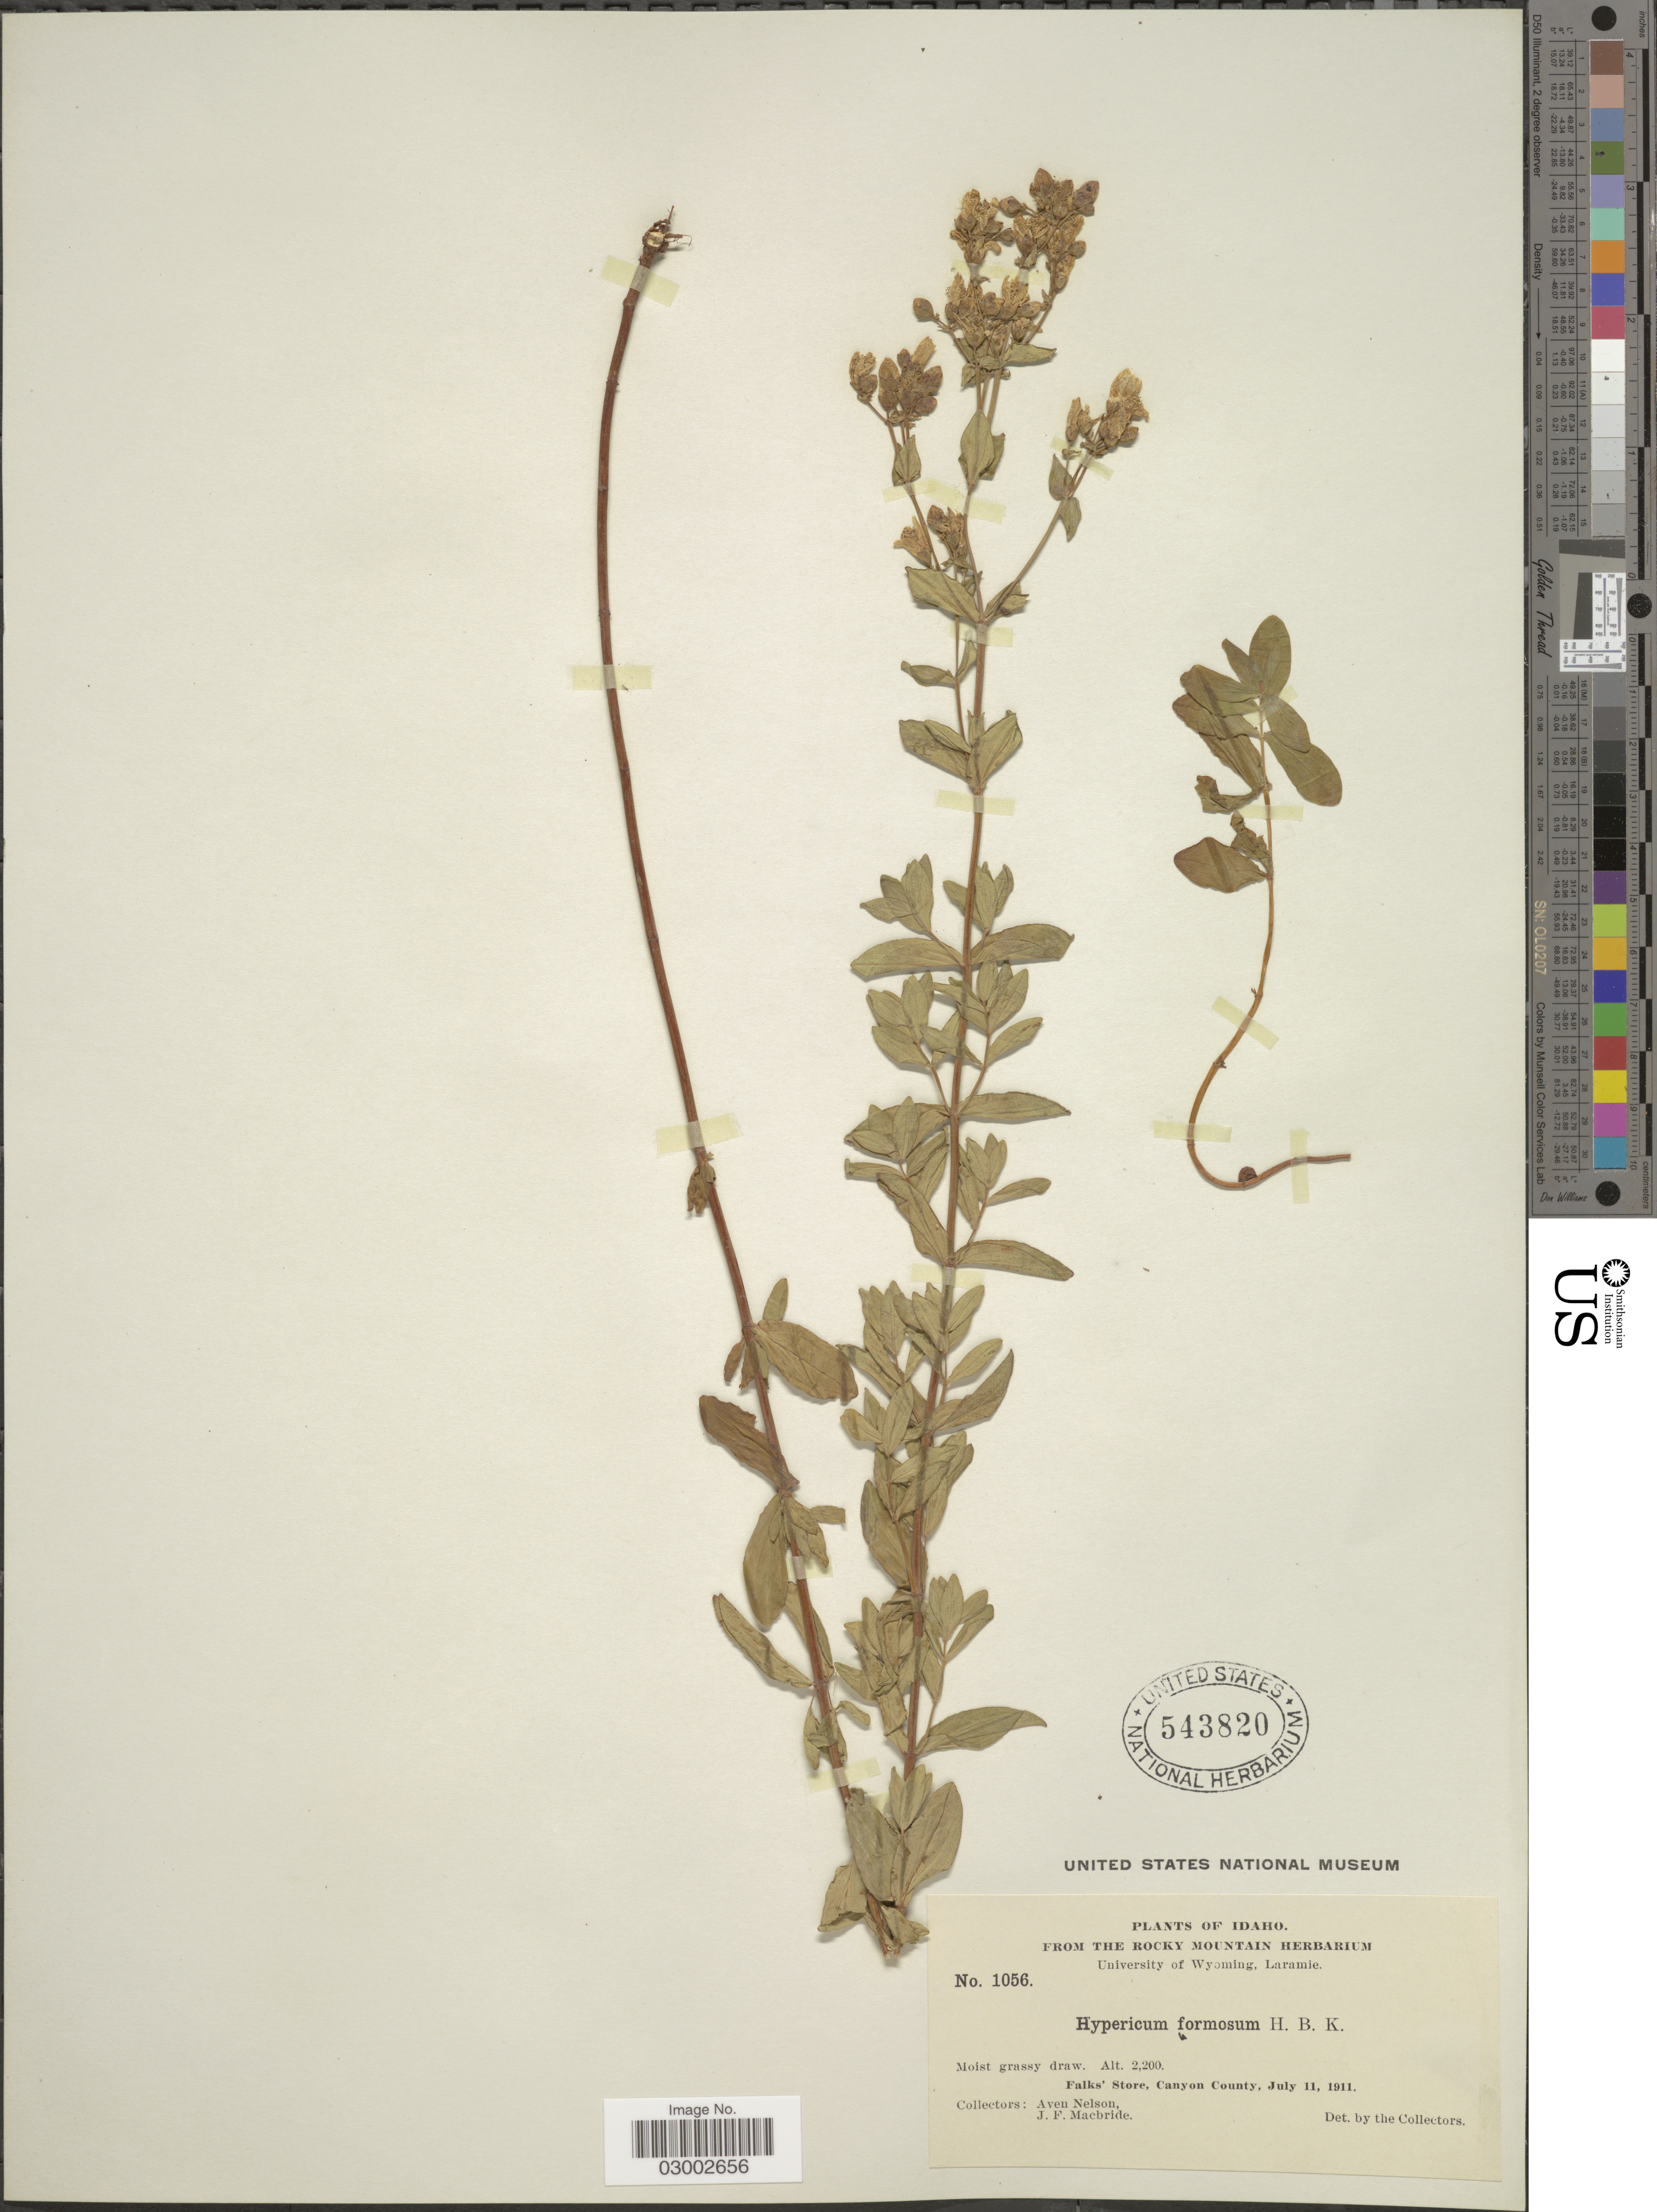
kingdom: Plantae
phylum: Tracheophyta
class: Magnoliopsida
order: Malpighiales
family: Hypericaceae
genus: Hypericum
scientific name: Hypericum scouleri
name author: Hook.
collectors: A. Nelson & J. F. Macbride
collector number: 1056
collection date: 1911-07-11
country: United States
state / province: Idaho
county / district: Canyon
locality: Falk's Store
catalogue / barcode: US 543820